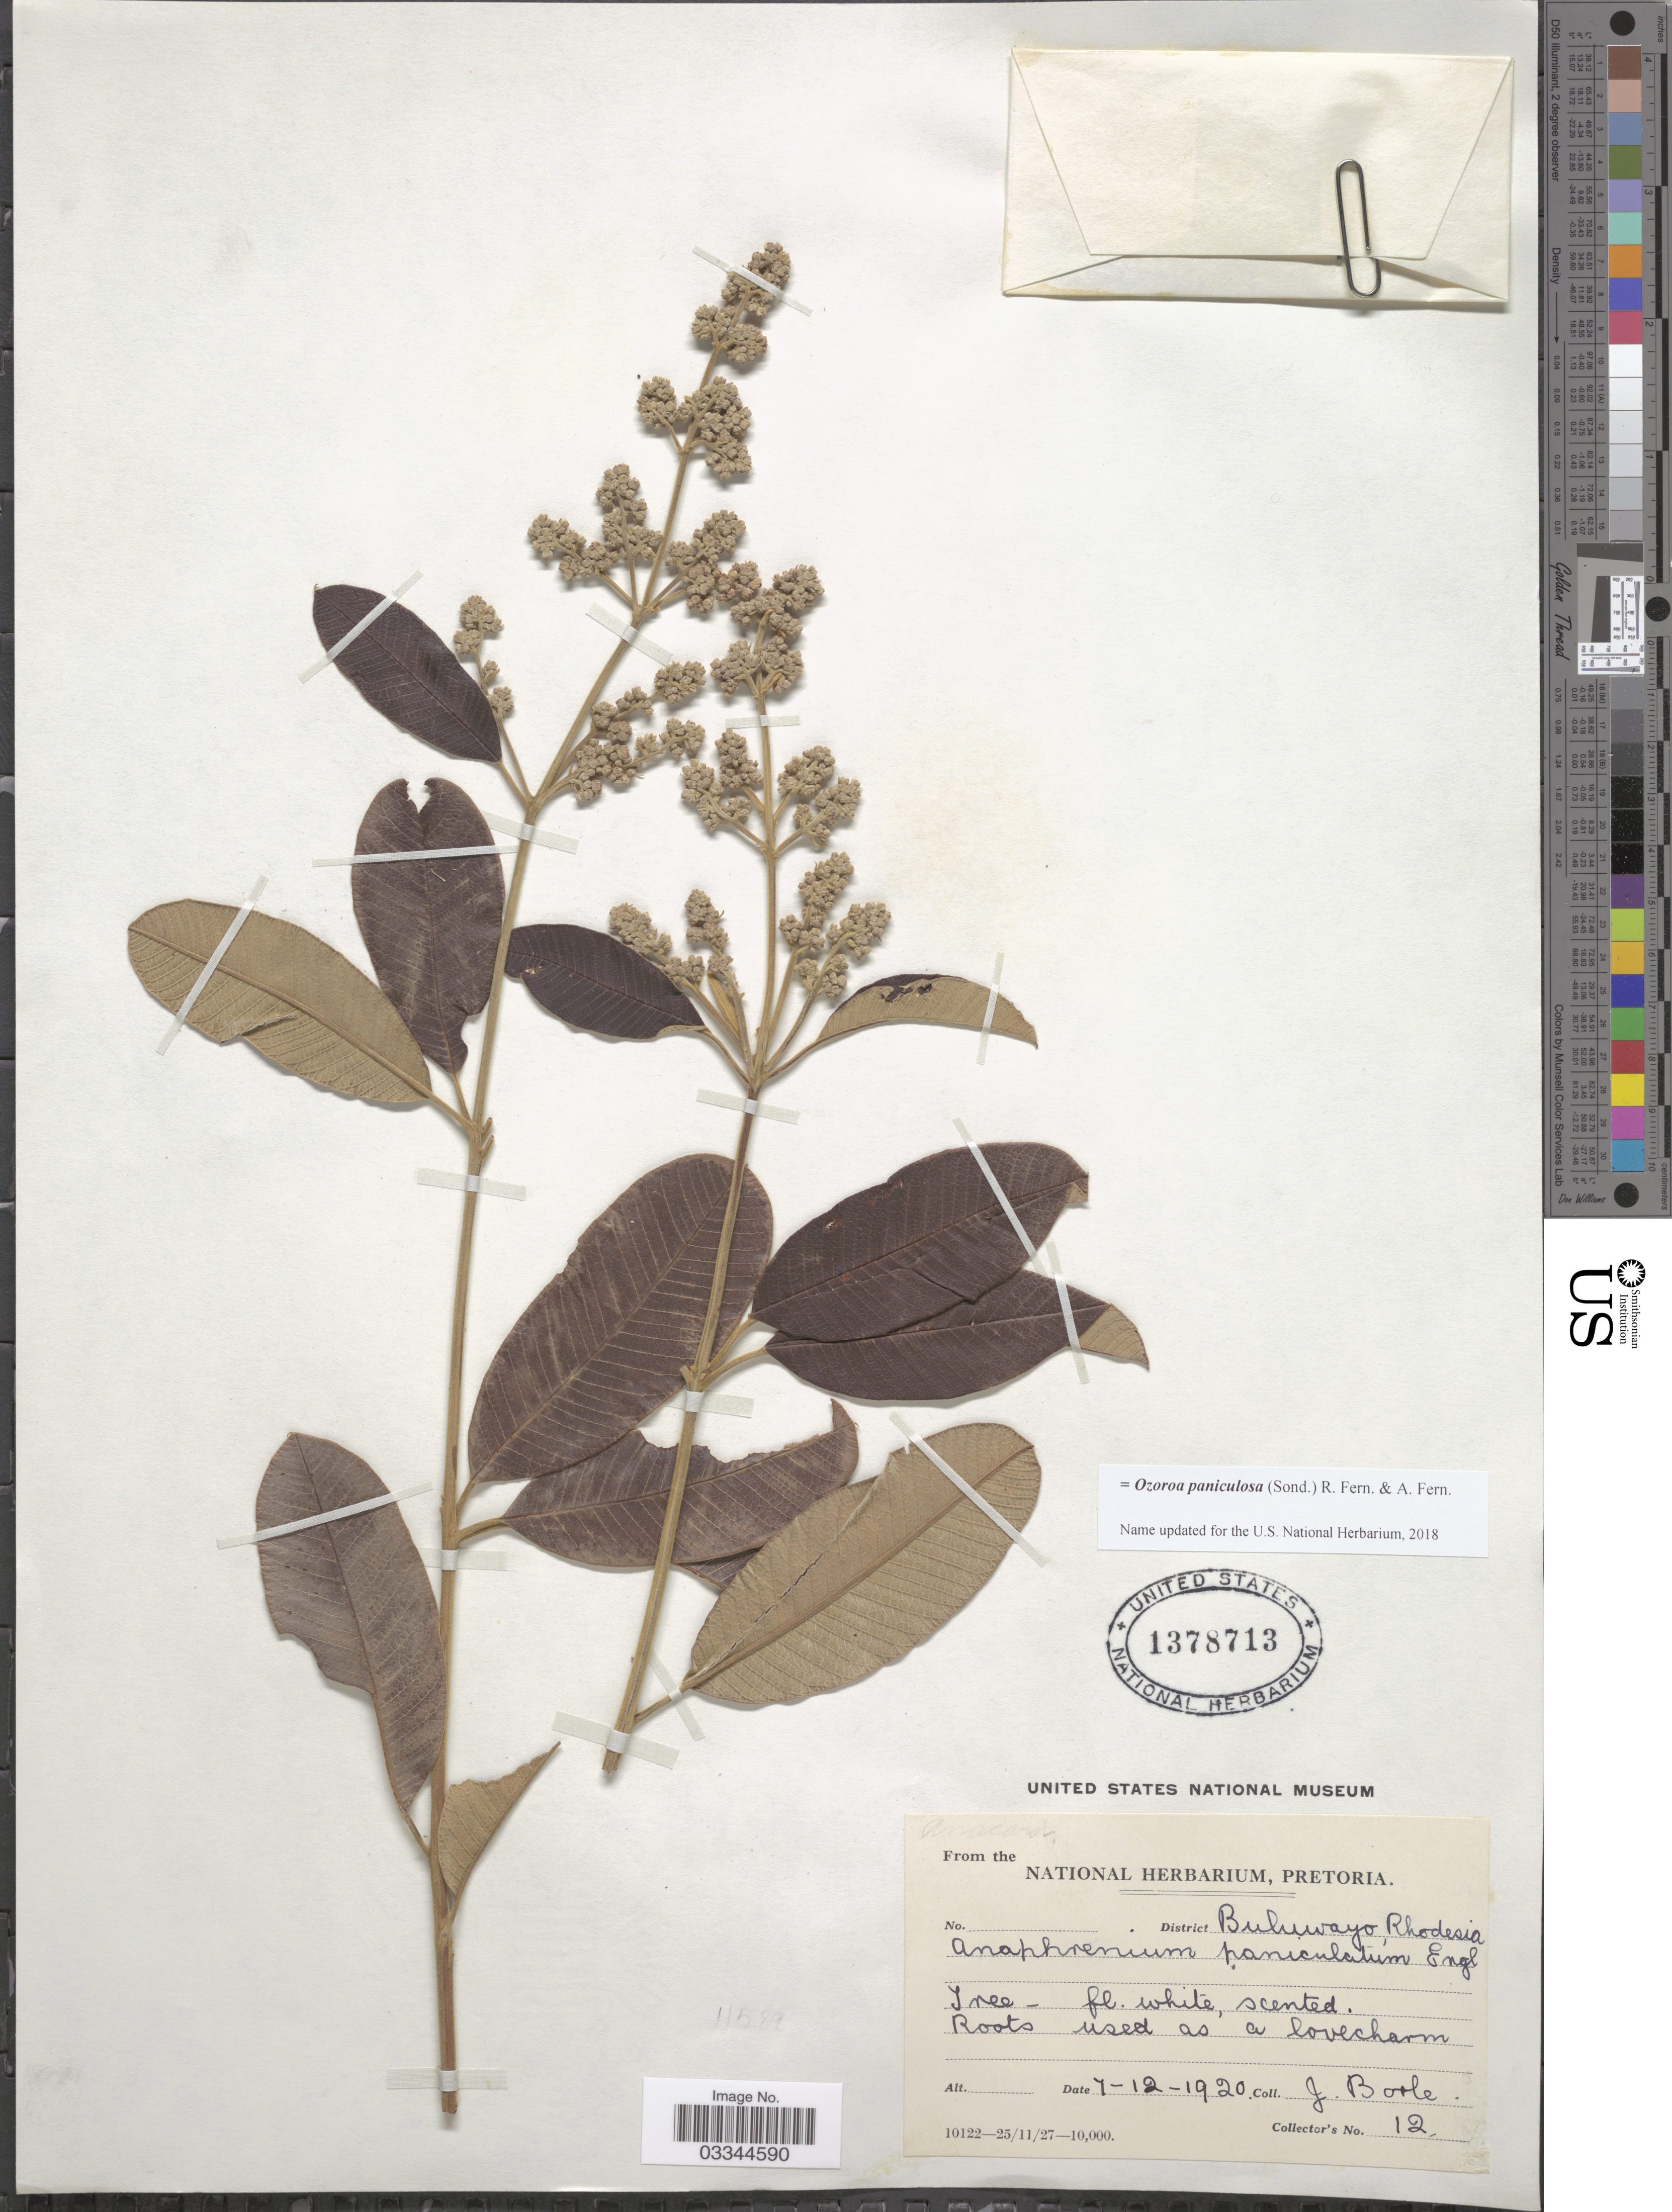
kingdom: Plantae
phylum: Tracheophyta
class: Magnoliopsida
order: Sapindales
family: Anacardiaceae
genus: Ozoroa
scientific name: Ozoroa paniculosa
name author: (Sond.) R. Fern. & A. Fern.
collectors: J. Borle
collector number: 12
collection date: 1920-12-07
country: Zimbabwe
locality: District Buluwayo, Rhodesia.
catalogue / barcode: US 1378713